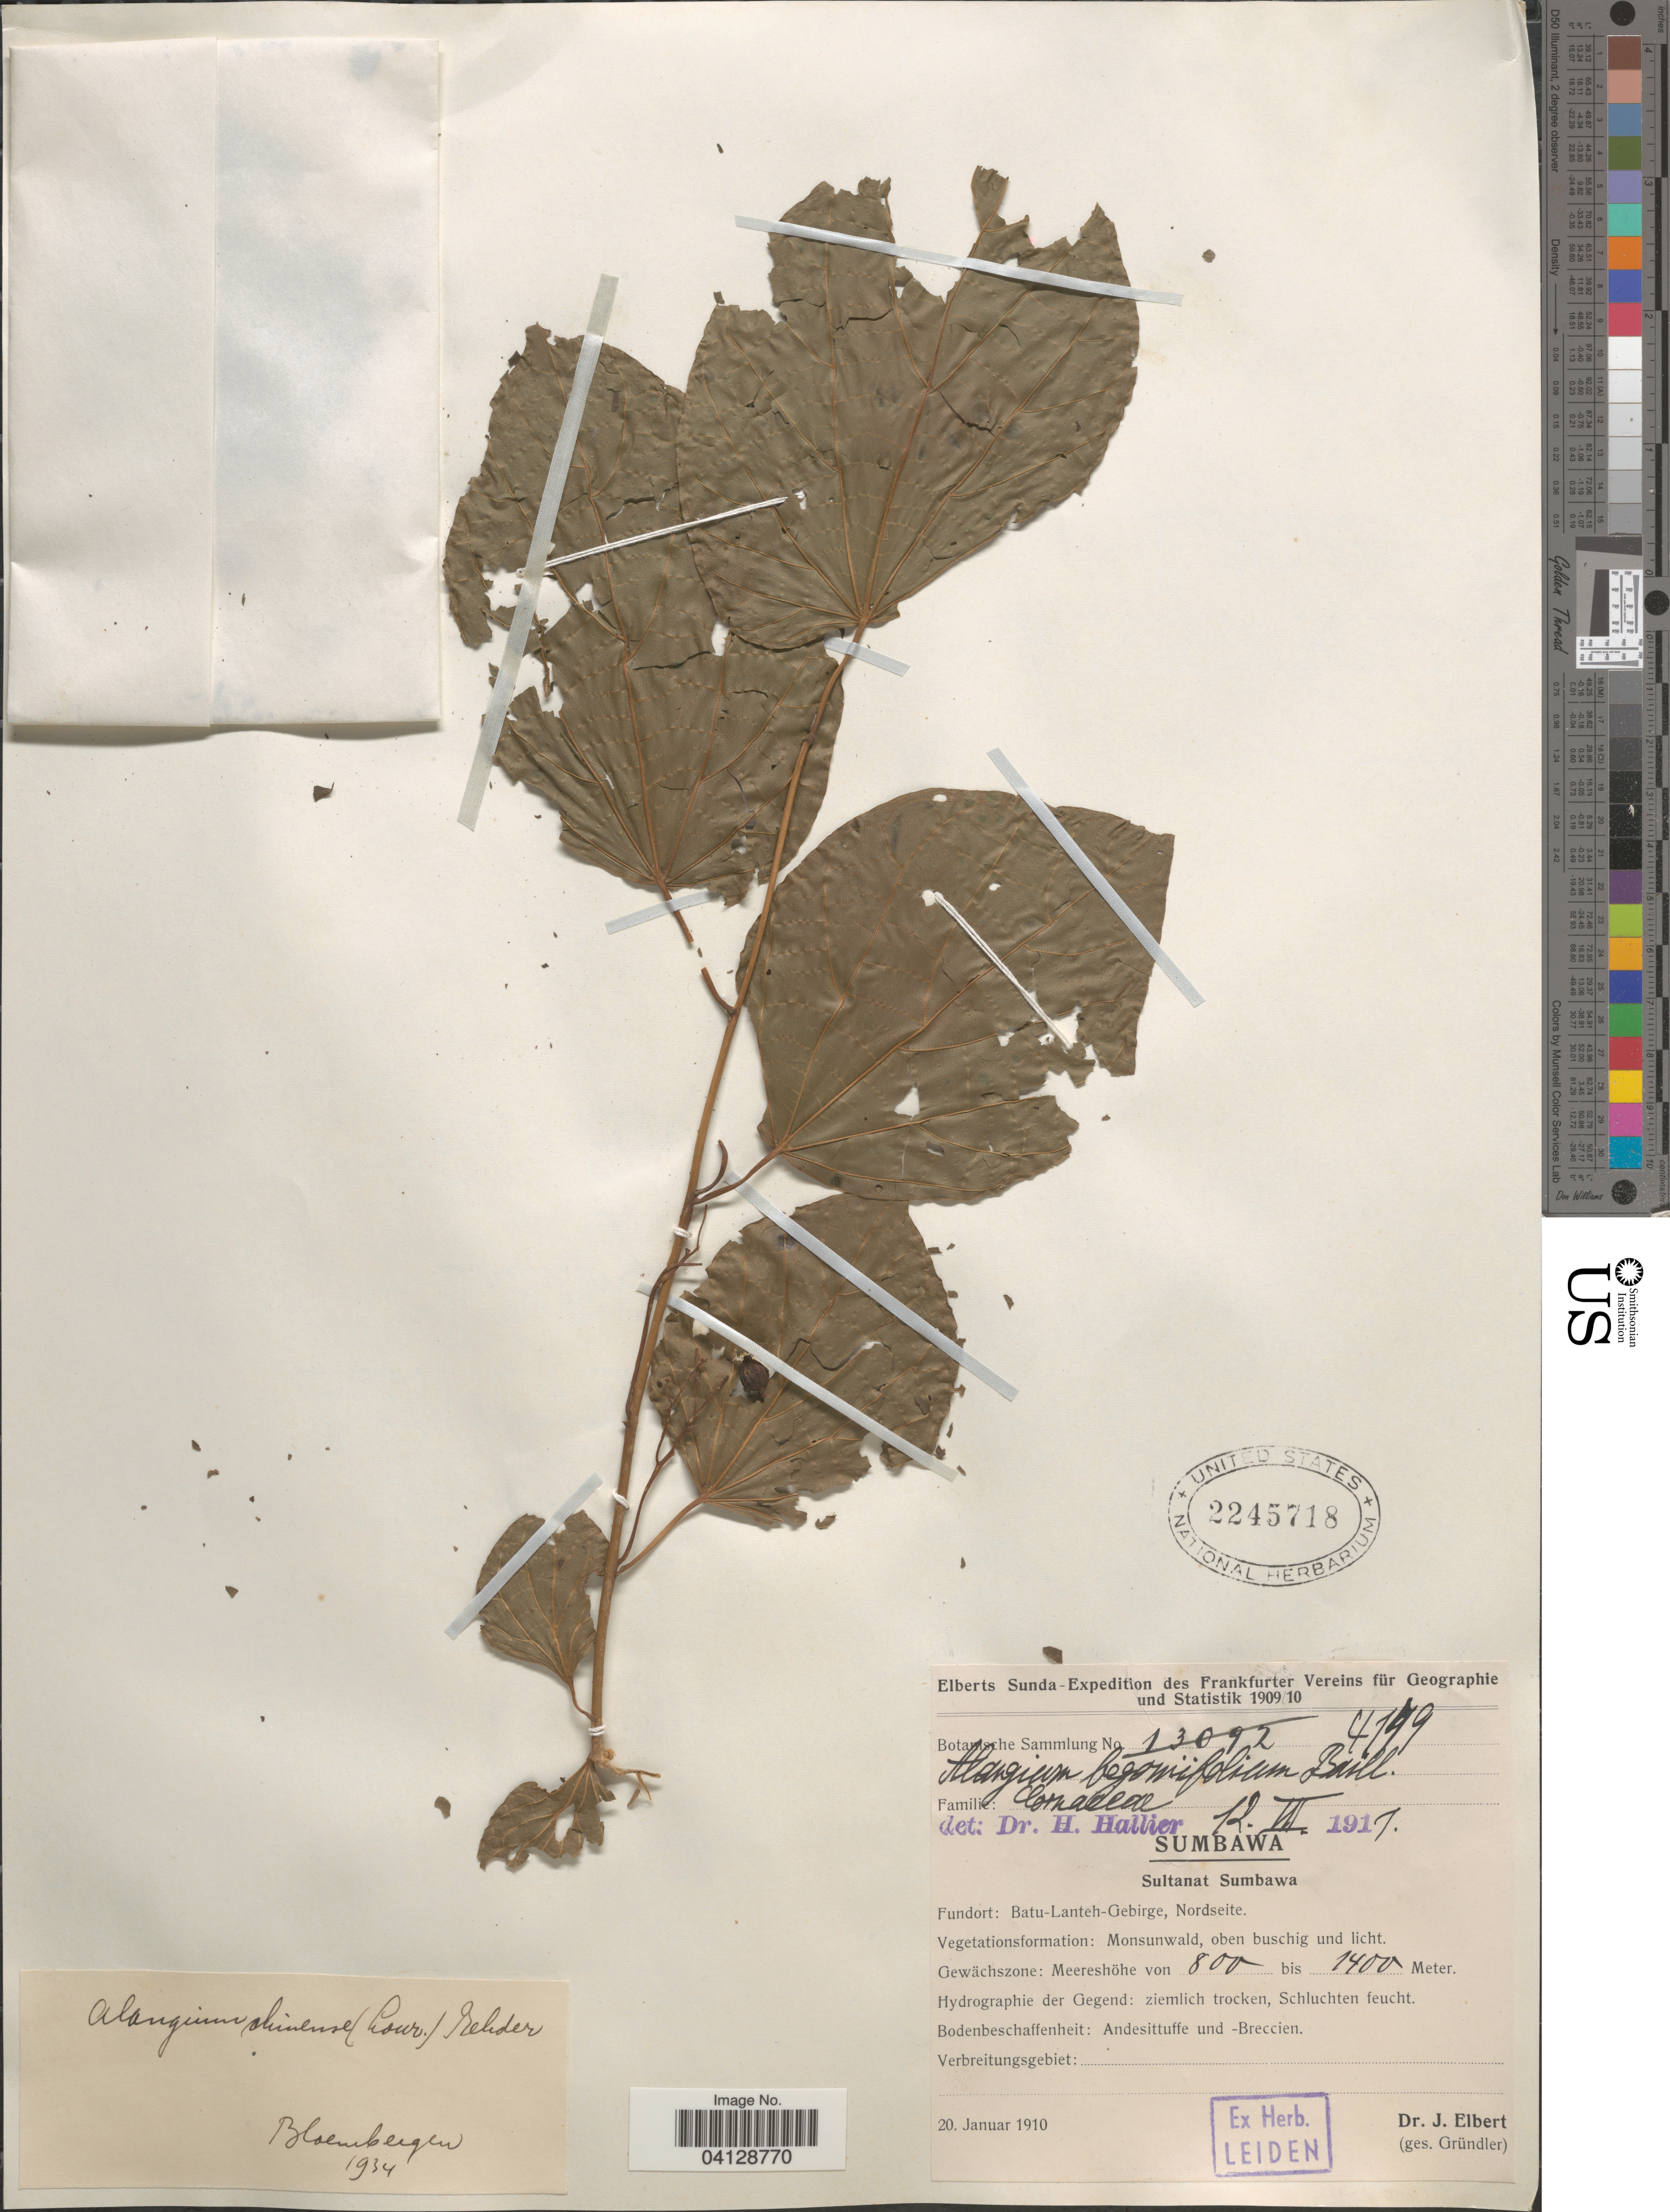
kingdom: Plantae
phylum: Tracheophyta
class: Magnoliopsida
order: Cornales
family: Cornaceae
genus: Alangium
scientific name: Alangium chinense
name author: (Harms) Rehder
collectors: J. Elbert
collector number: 4149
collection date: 1910-01-20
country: Indonesia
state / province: Nusa Tenggara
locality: Elberts Sunda-Expedition des Frankfurter Vereins für Geographie und Statistik 1909/10. Sumbawa. Sultanat Sumbawa. Batu-Lanteh-Gebirge, Nordseite.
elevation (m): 800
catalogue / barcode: US 2245718